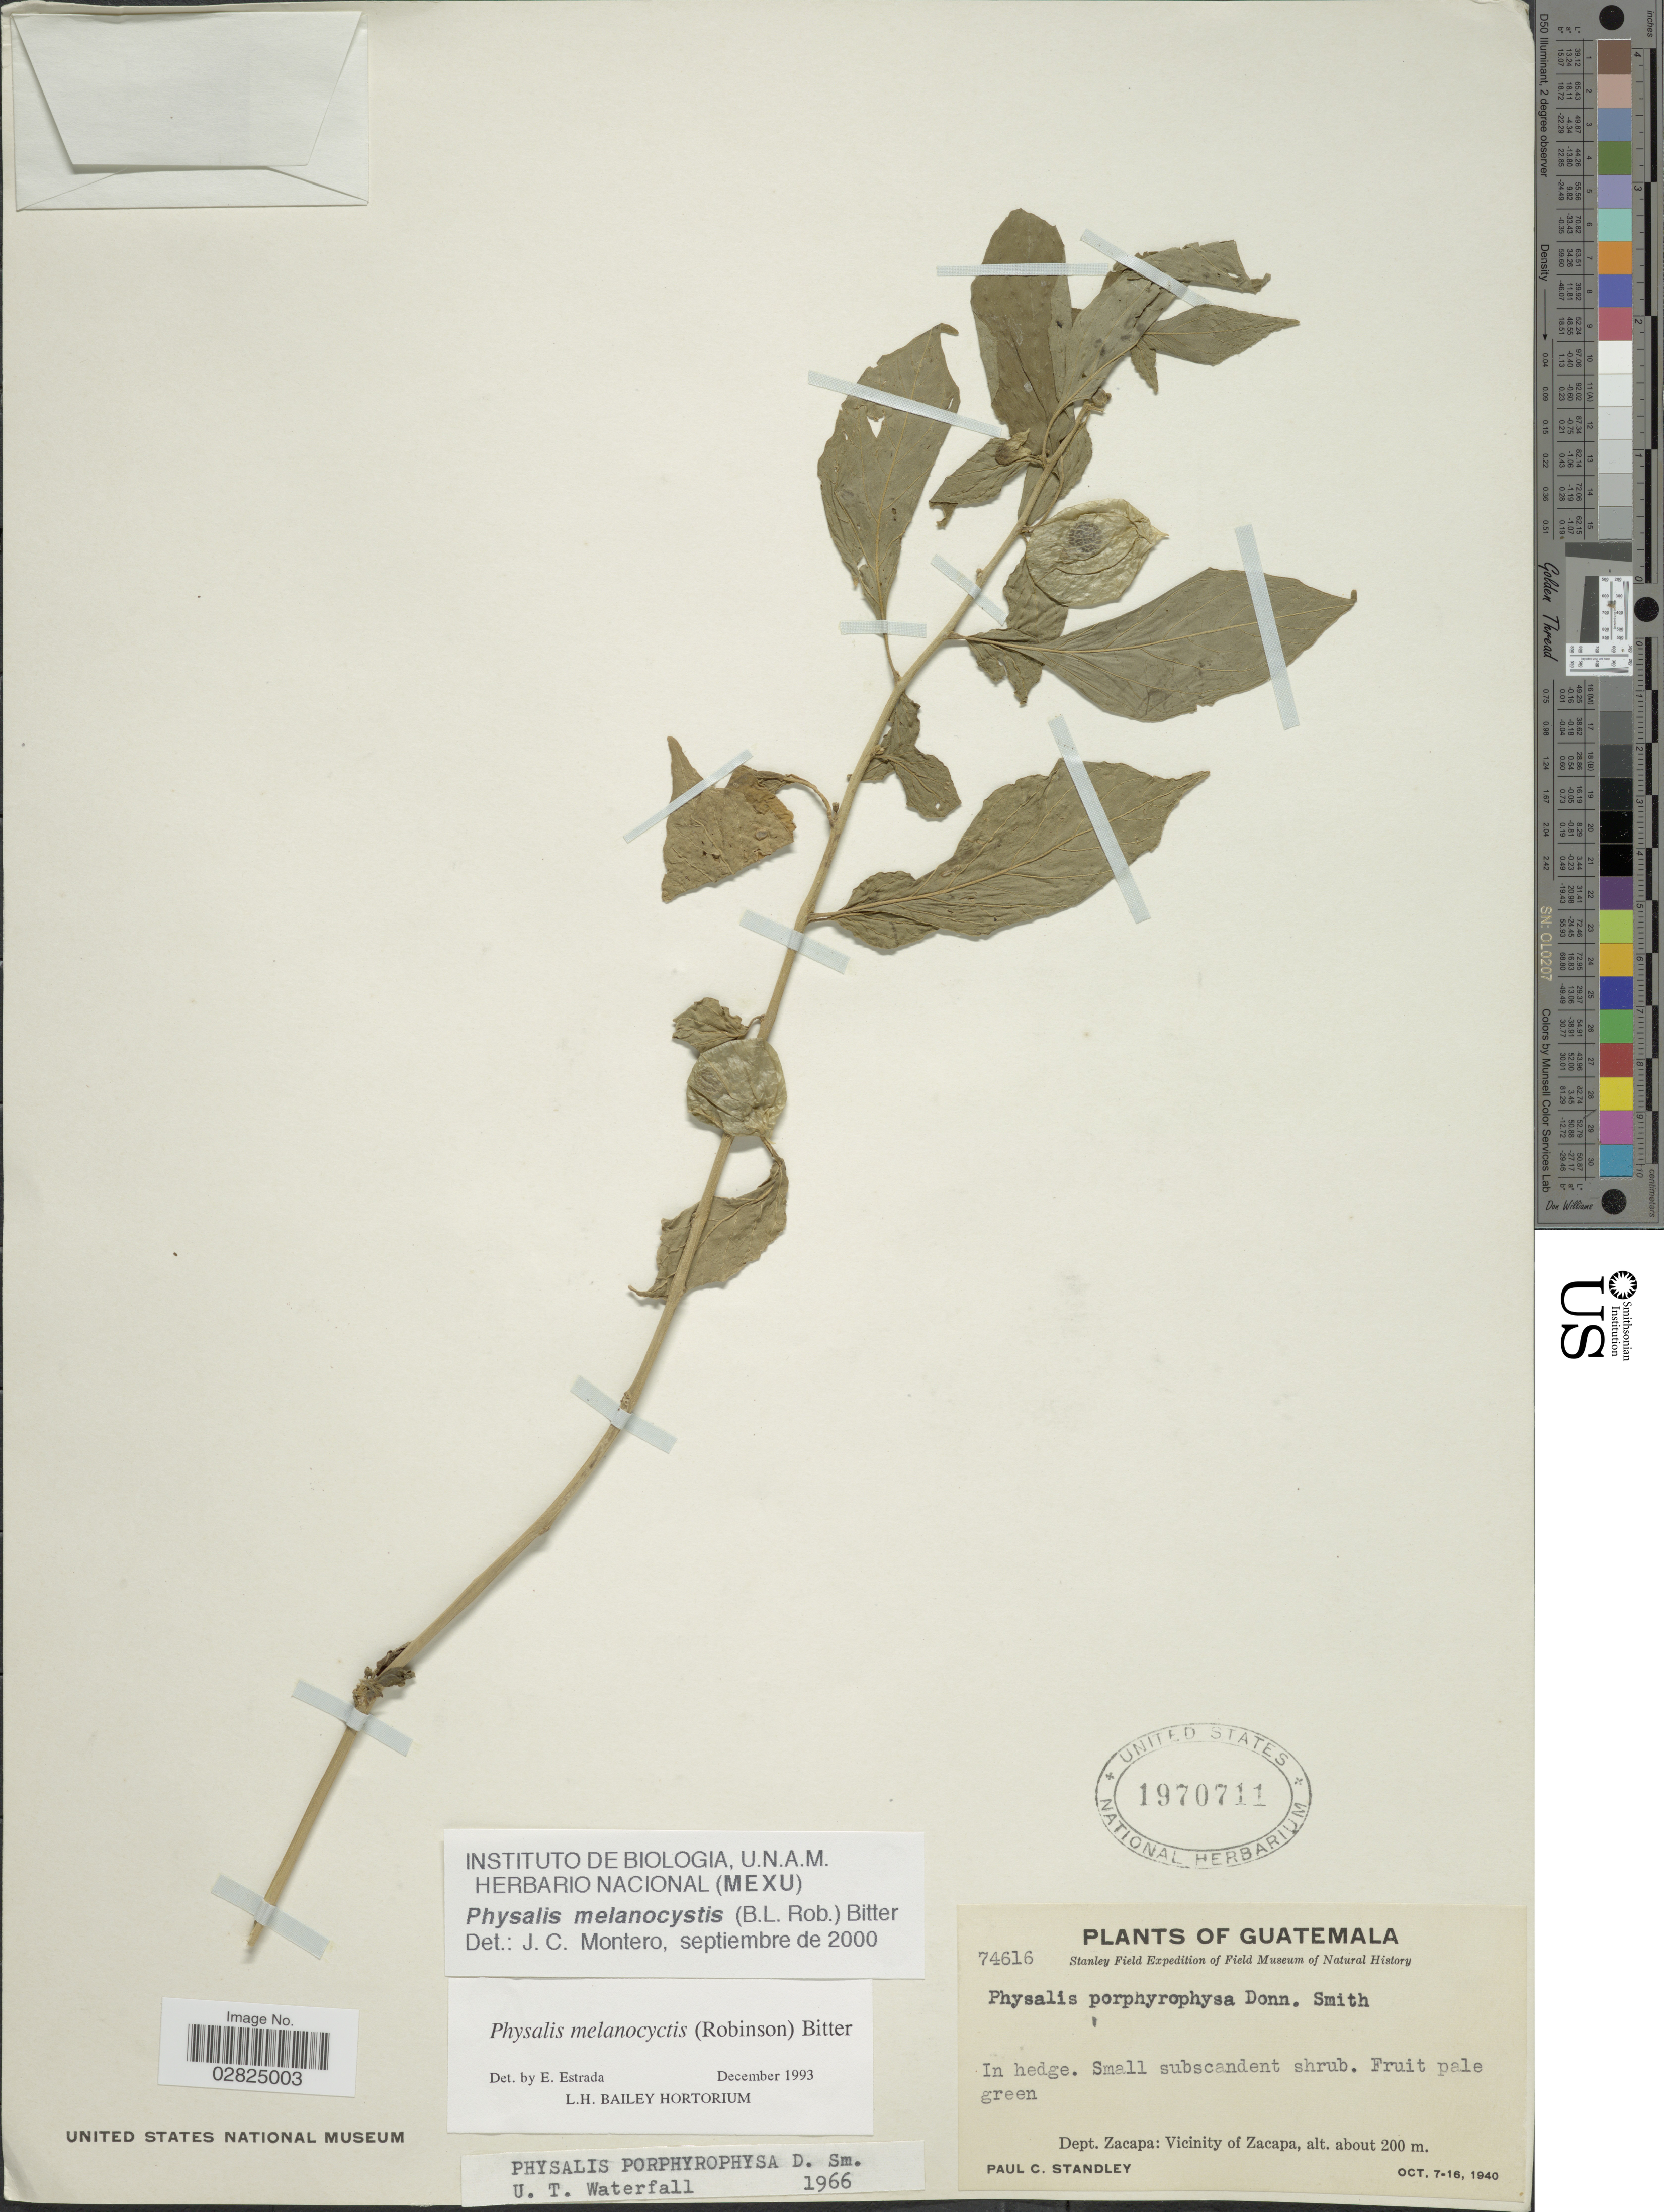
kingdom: Plantae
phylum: Tracheophyta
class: Magnoliopsida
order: Solanales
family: Solanaceae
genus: Physalis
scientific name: Physalis melanocystis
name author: (B.L. Rob.) Bitter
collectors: P. C. Standley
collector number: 74616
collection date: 1940-10-07/1940-10-16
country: Guatemala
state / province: Zacapa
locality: In hedge. Dept. Zacapa: Vicinity of Zacapa.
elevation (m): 200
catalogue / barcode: US 1970711